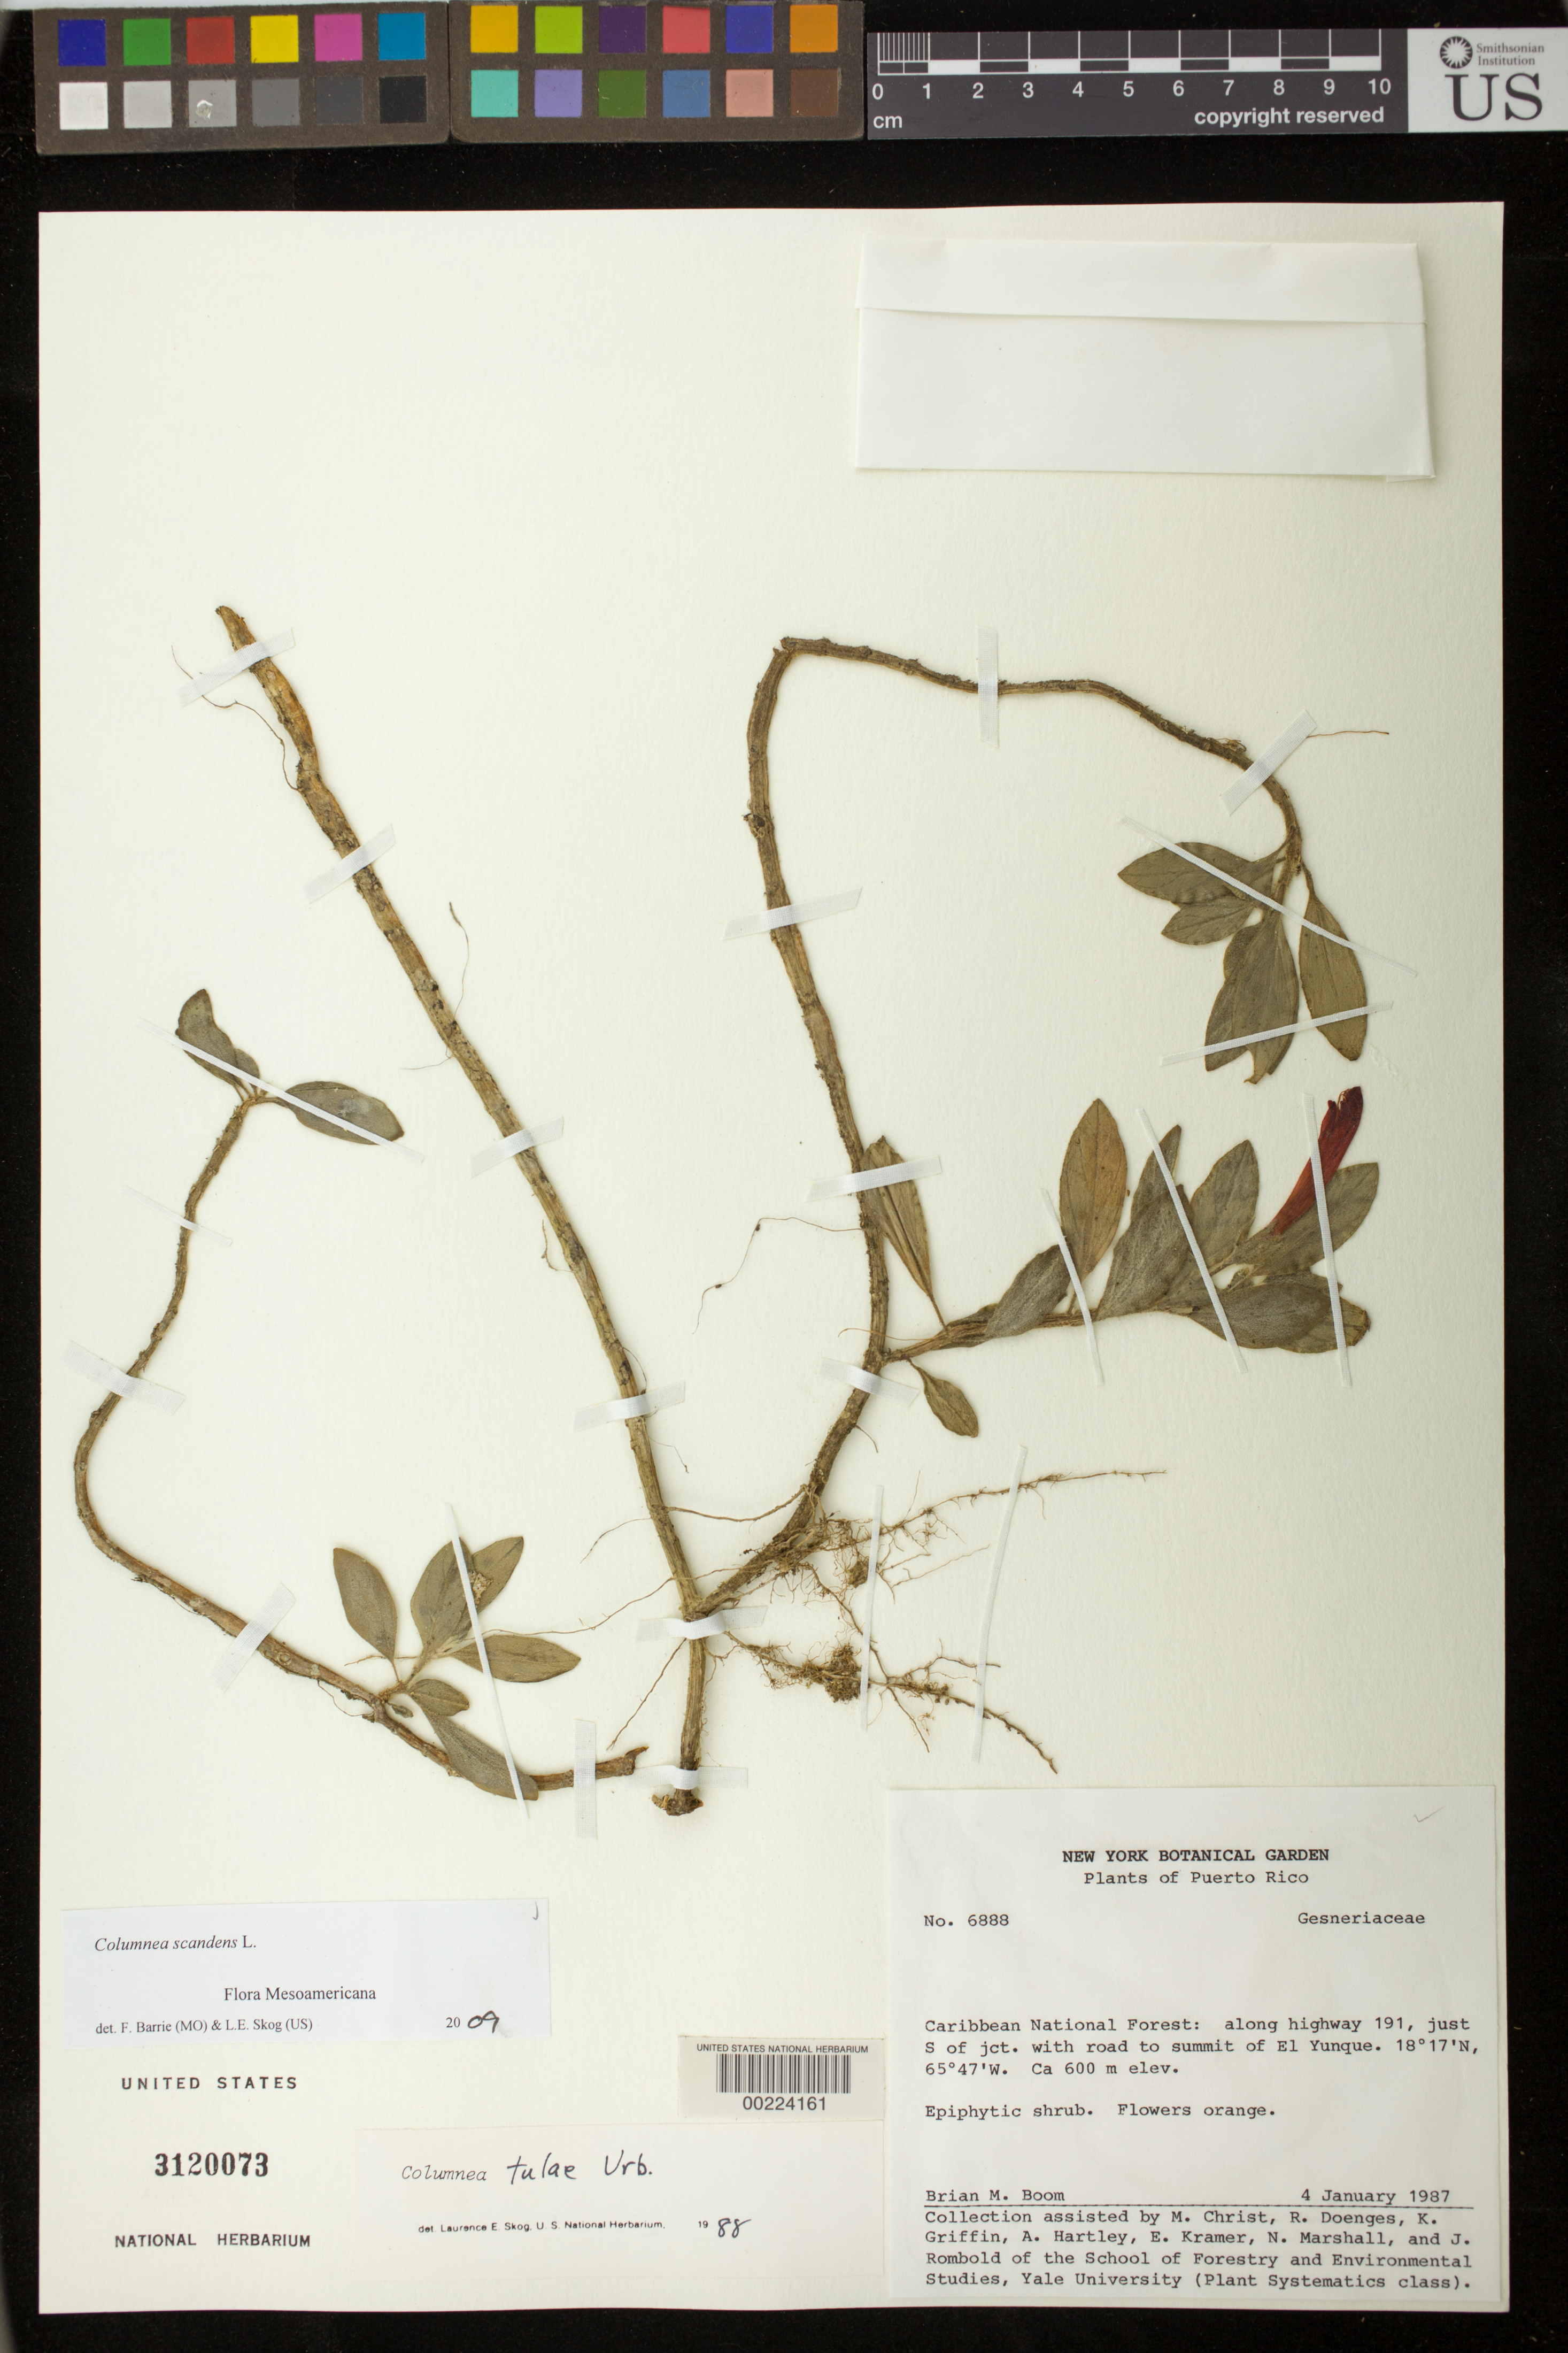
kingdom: Plantae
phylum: Tracheophyta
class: Magnoliopsida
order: Lamiales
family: Gesneriaceae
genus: Columnea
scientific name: Columnea scandens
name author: L.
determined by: Barrie, F. R.; Skog, Laurence E.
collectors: B. M. Boom, M. Christ, R. Doenges, K. Griffin, A. Hartley & et al.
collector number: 6888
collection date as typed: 04 Jan 1987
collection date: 1987-01-04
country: Puerto Rico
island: Puerto Rico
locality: Caribbean National Forest, along highway 191, just S of jct with road to summit of El Yunque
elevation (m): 600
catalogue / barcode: US 3120073